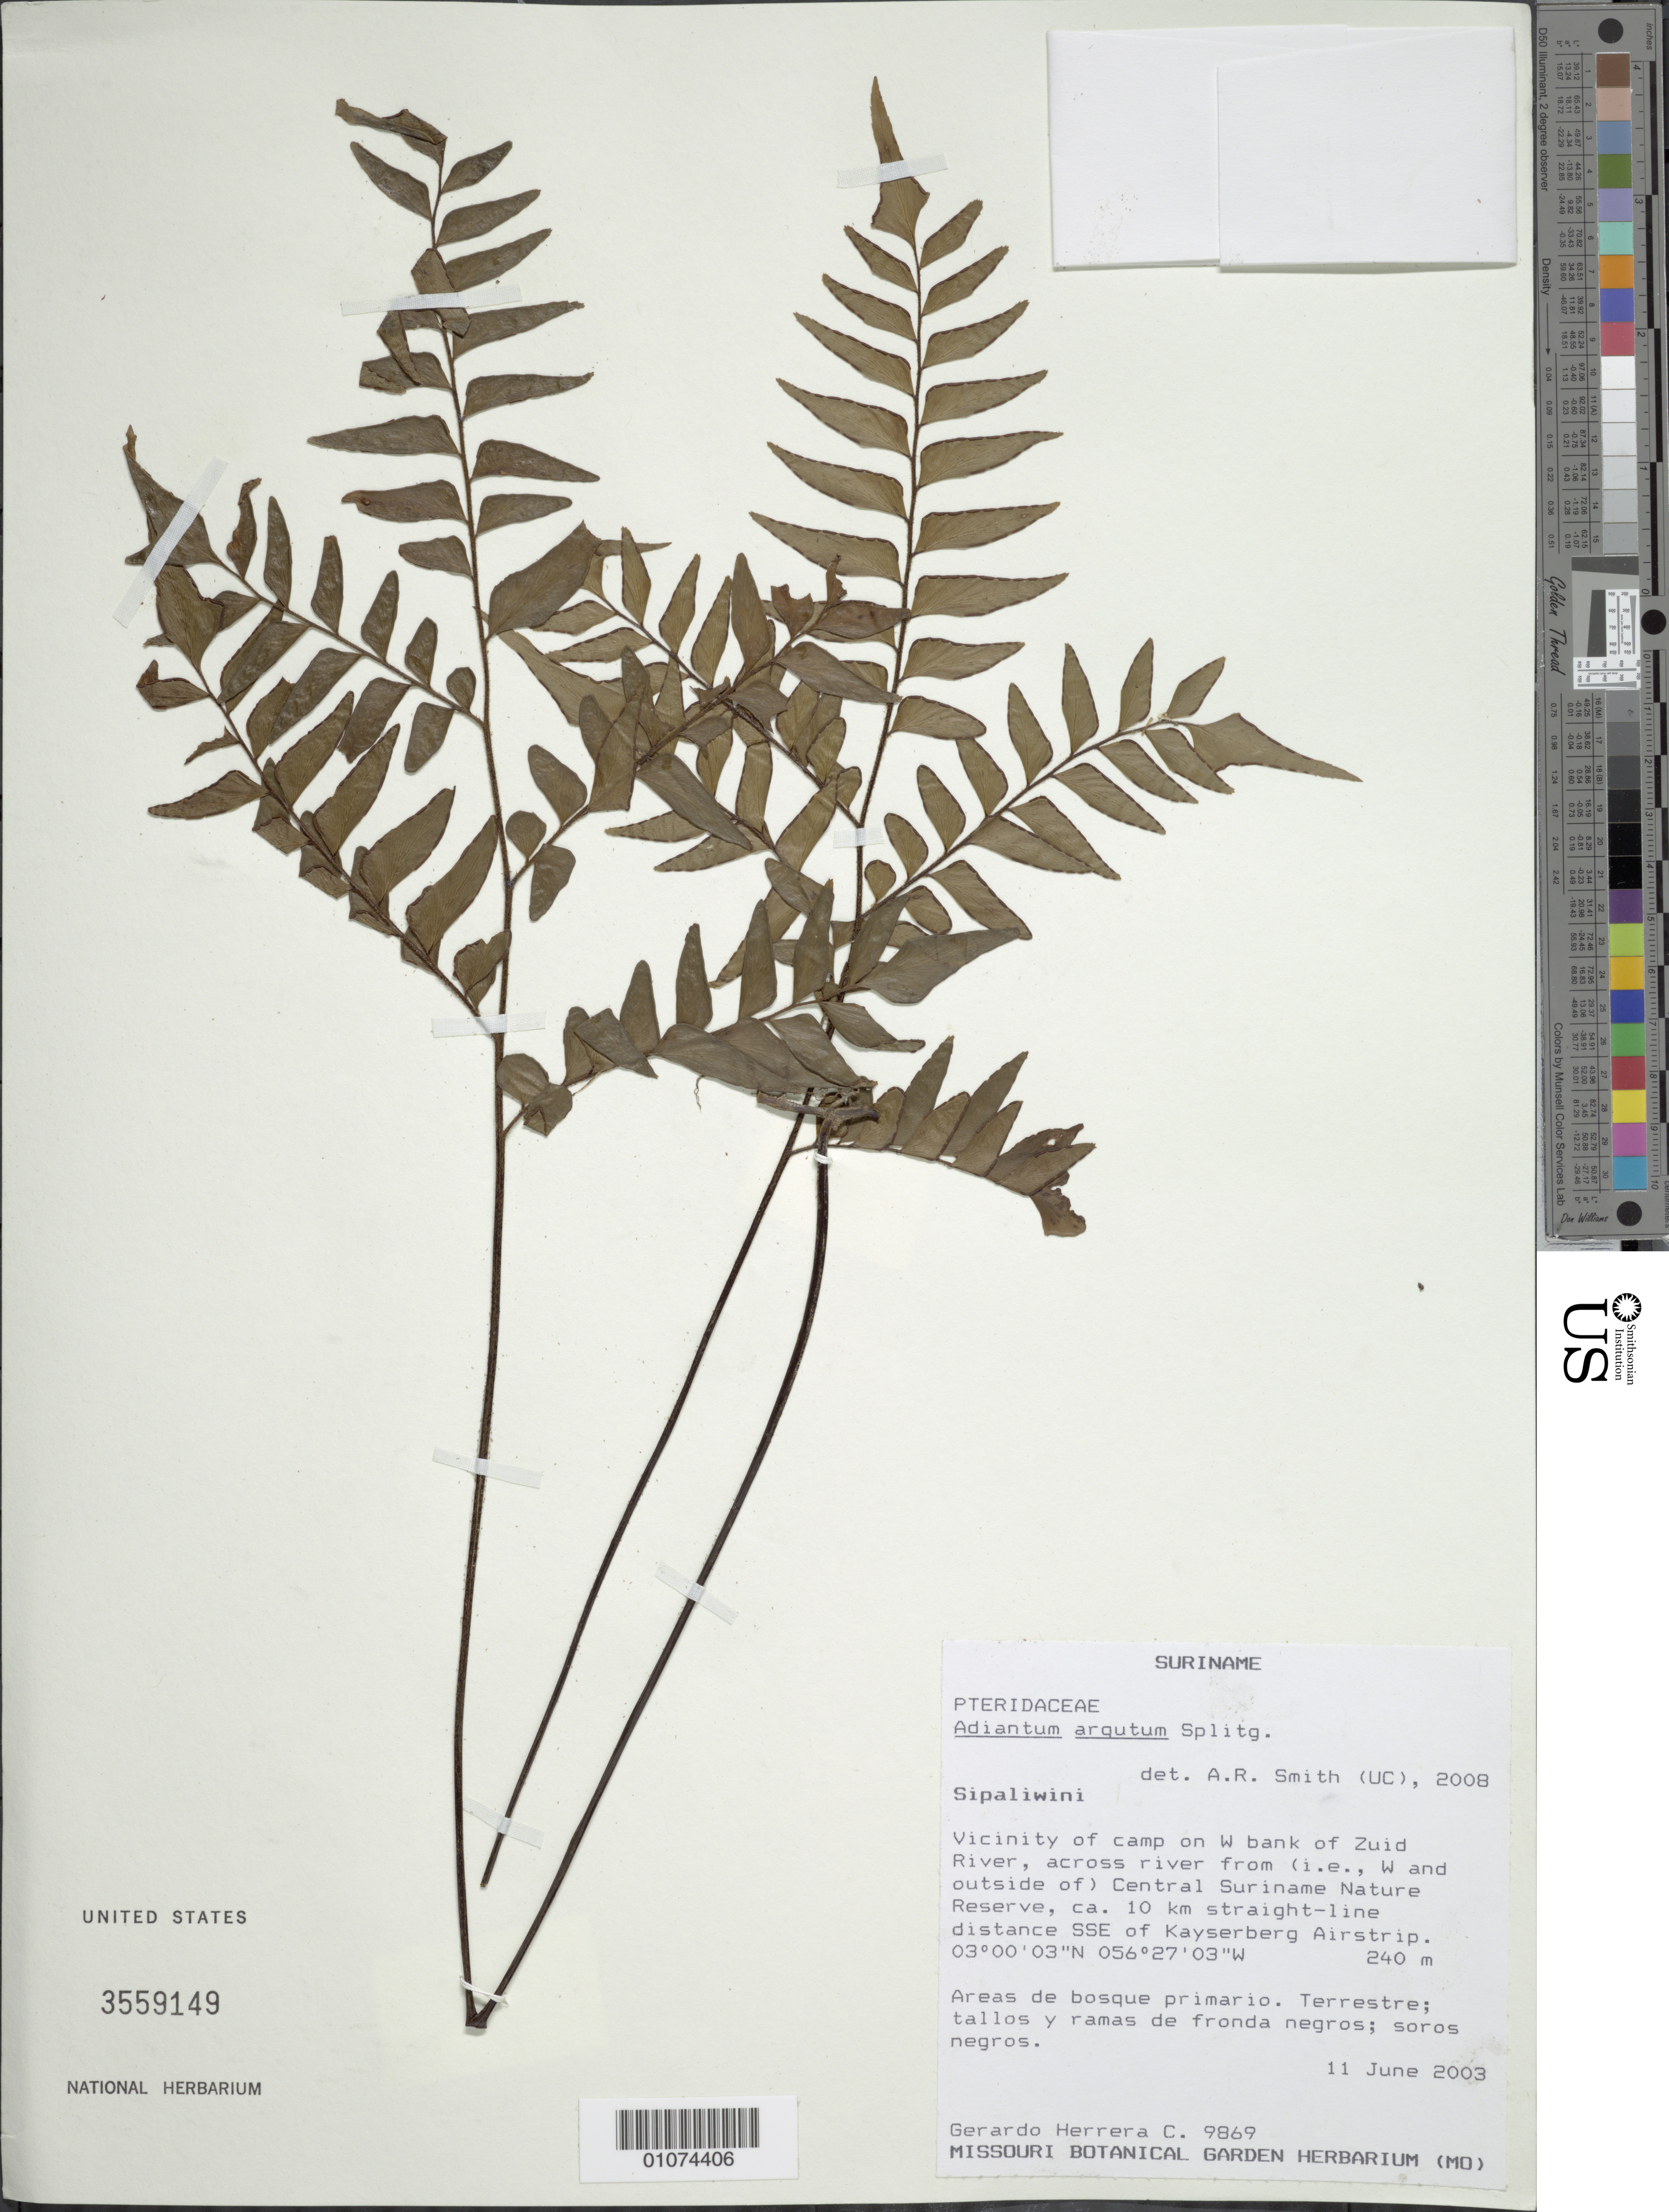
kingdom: Plantae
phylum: Tracheophyta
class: Polypodiopsida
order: Polypodiales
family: Pteridaceae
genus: Adiantum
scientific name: Adiantum argutum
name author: Splitg.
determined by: Smith, Alan R., (UC)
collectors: G. Herrera Ch.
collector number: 9869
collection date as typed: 11-Jun-03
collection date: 2003-06-11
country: Suriname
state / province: Sipaliwini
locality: Vicinity of camp on W bank of Zuid River, across river from (i.e. W and outside of) Central Suriname Nature Reserve, ca. 10 km straight-line distance SSE of Kayerberg Airstrip.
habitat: Areas de bosque primario.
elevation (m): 240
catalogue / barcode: US 3559149